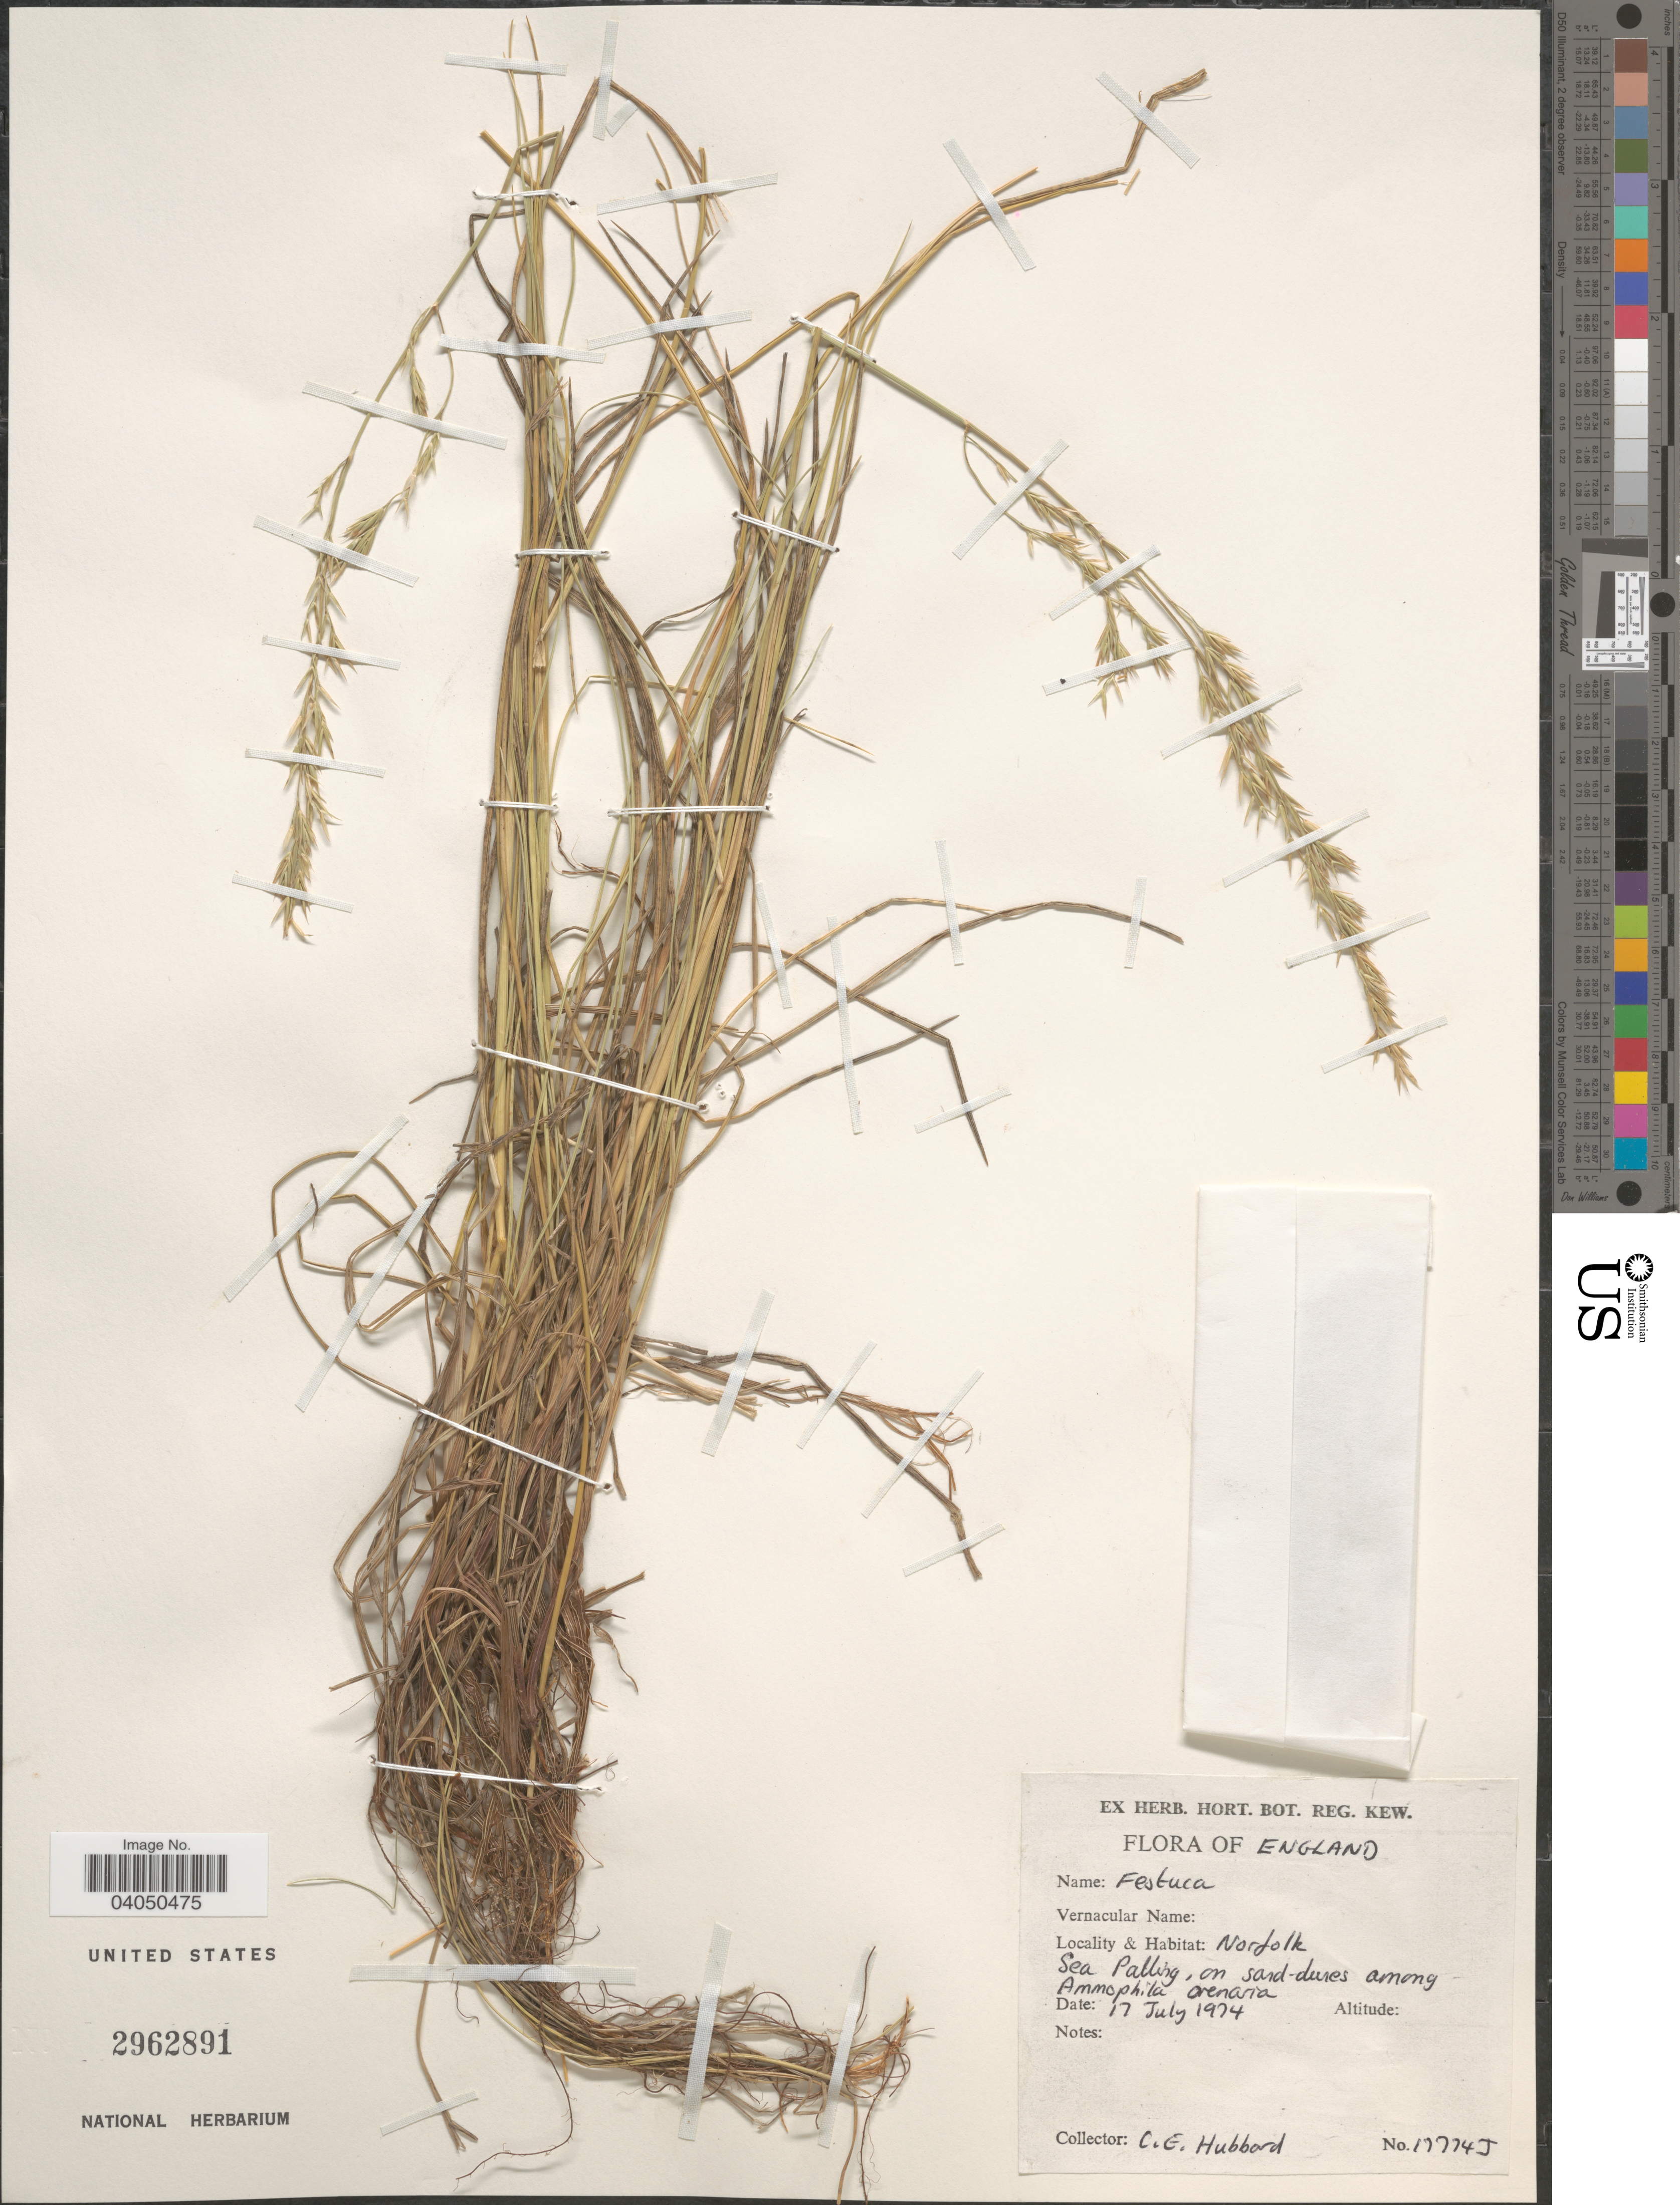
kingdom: Plantae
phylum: Tracheophyta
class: Liliopsida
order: Poales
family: Poaceae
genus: Festuca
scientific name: Festuca sp.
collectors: C. E. Hubbard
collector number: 17774 J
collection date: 1974-07-17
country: United Kingdom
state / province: England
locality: Norfolk. Sea Palling.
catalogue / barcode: US 2962891